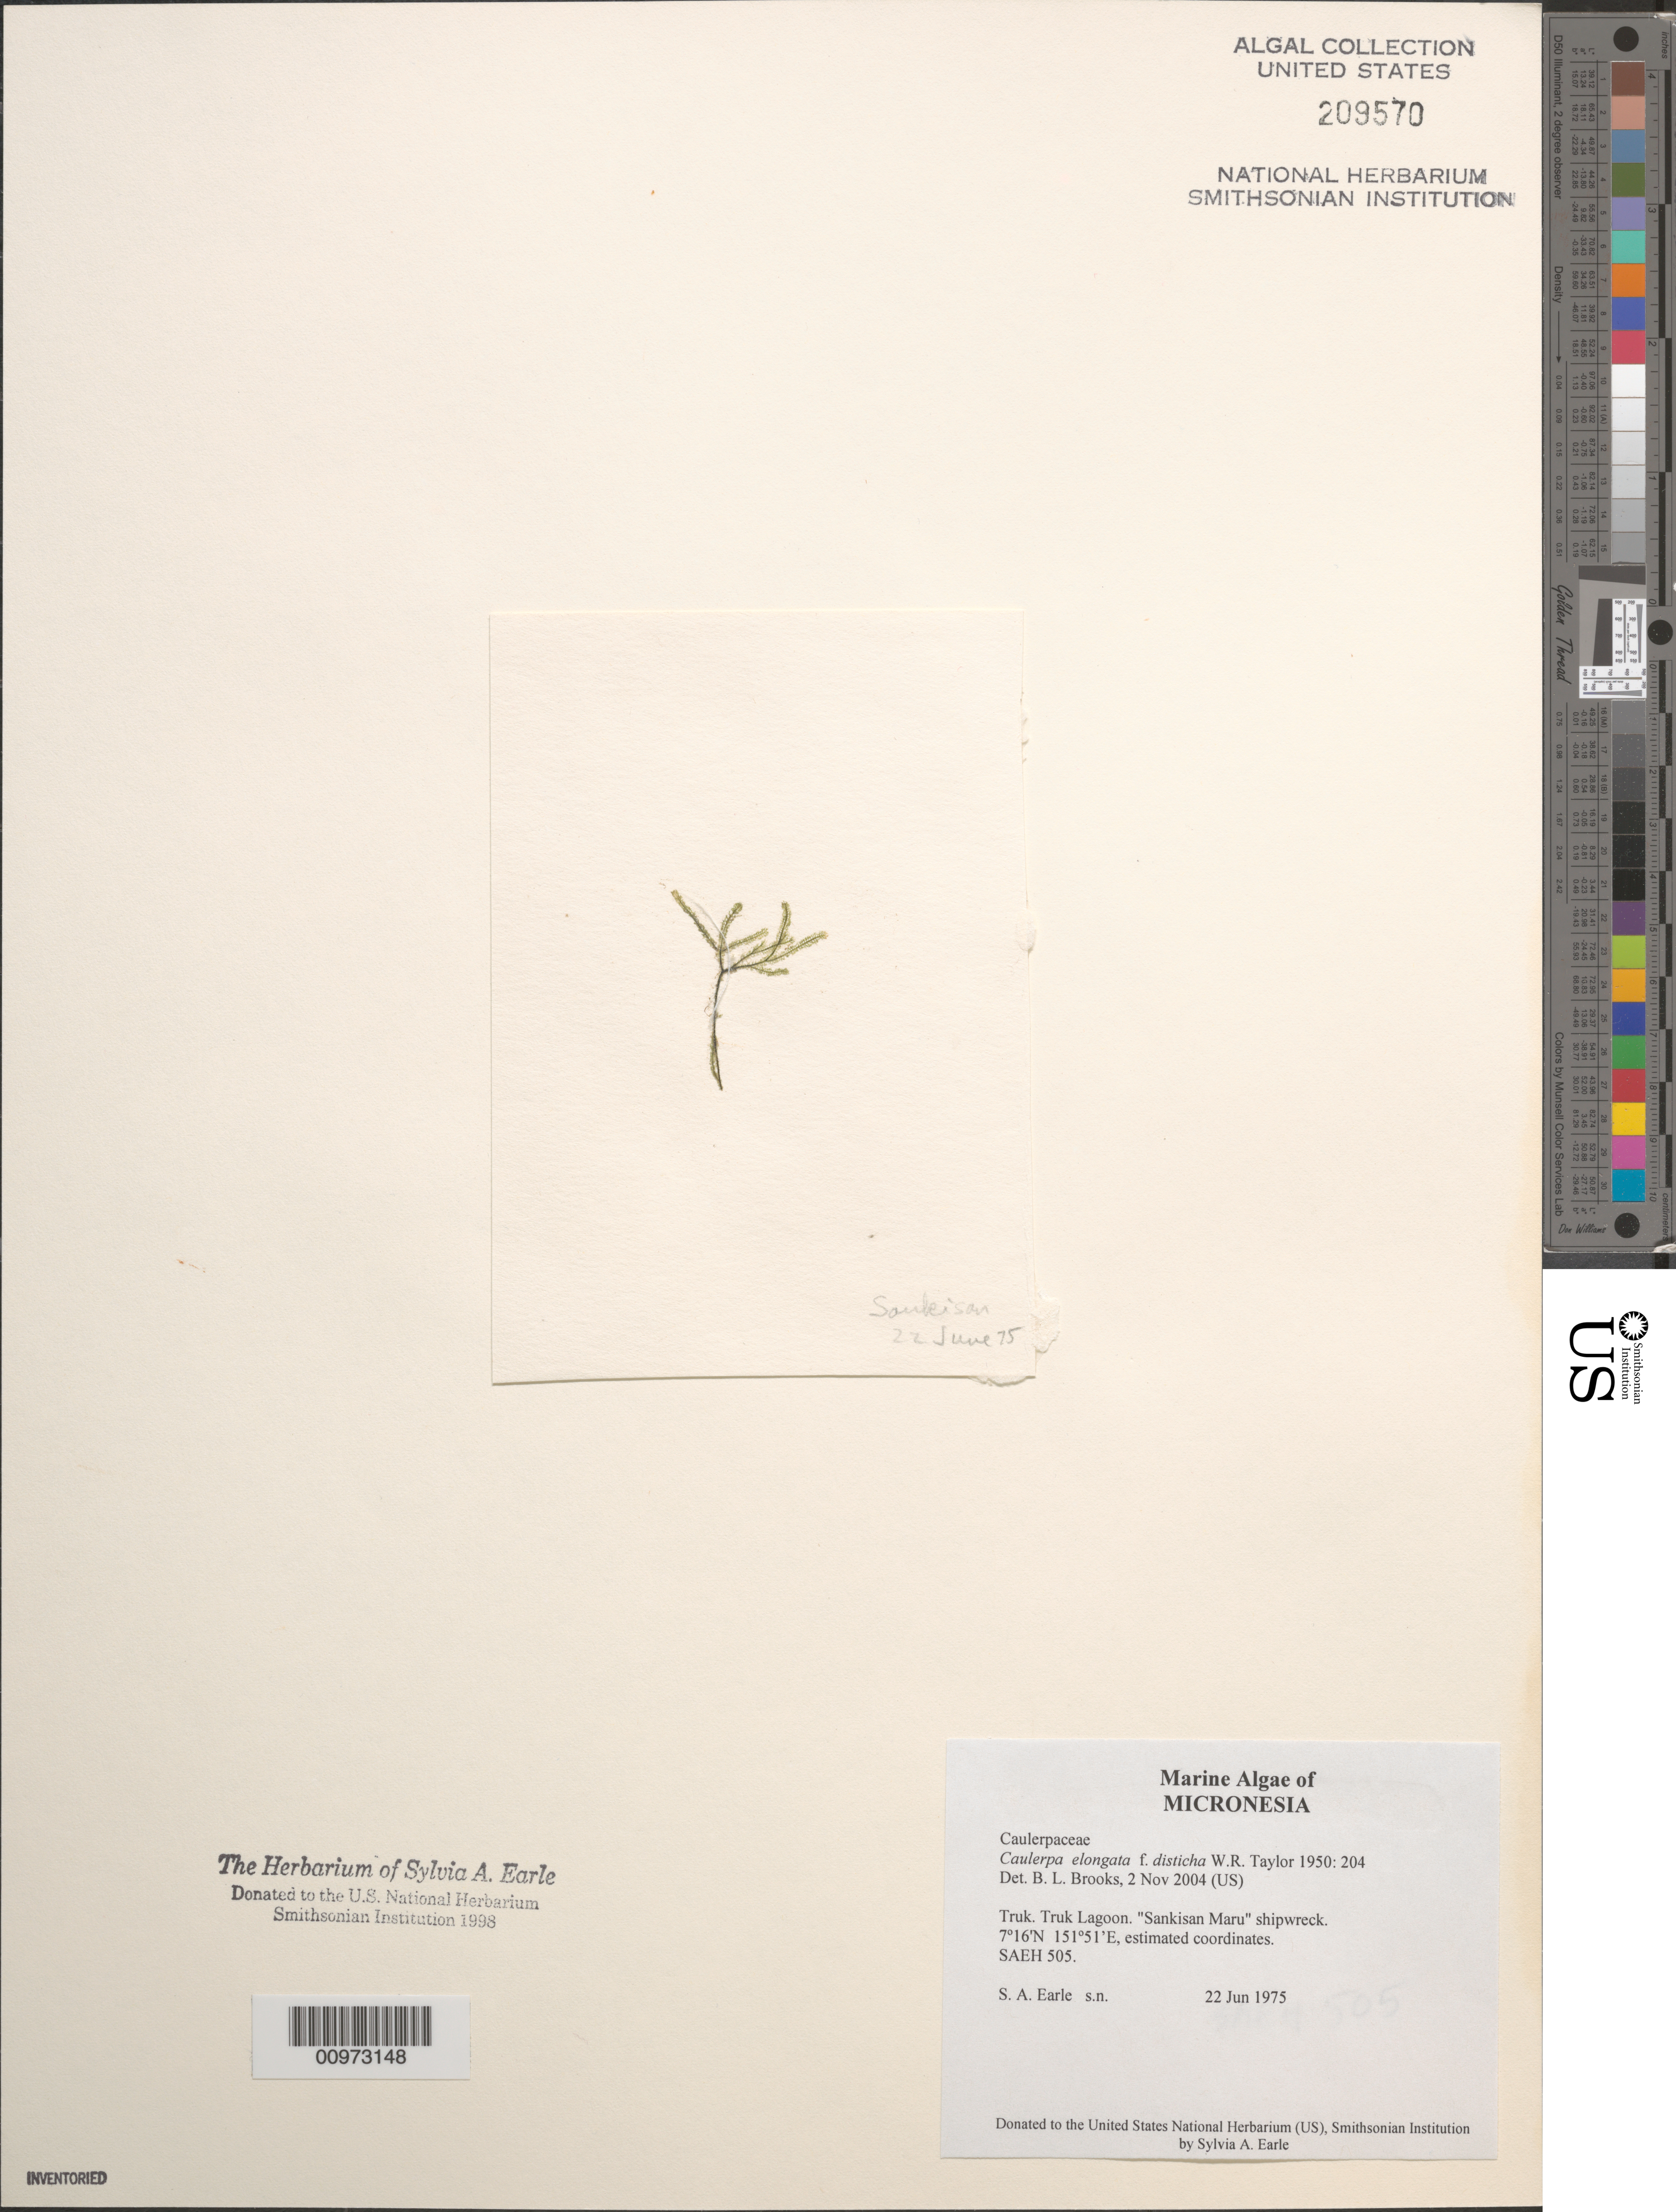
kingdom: Plantae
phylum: Chlorophyta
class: Ulvophyceae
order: Bryopsidales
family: Caulerpaceae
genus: Caulerpa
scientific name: Caulerpa elongata f. disticha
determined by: Brooks, B. L., (BOT), Smithsonian Institution - National Museum of Natural History (UNITED STATES)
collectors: S. A. Earle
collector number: SAEH 505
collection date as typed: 22 Jun 1975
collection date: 1975-06-22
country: Micronesia, Federated States of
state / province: Truk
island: Truk (Chuuk) Is.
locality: Chuuk Lagoon (Truk Lagoon), Sankisan Maru shipwreck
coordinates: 7 16'N, 151 51'E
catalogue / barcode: US 209570